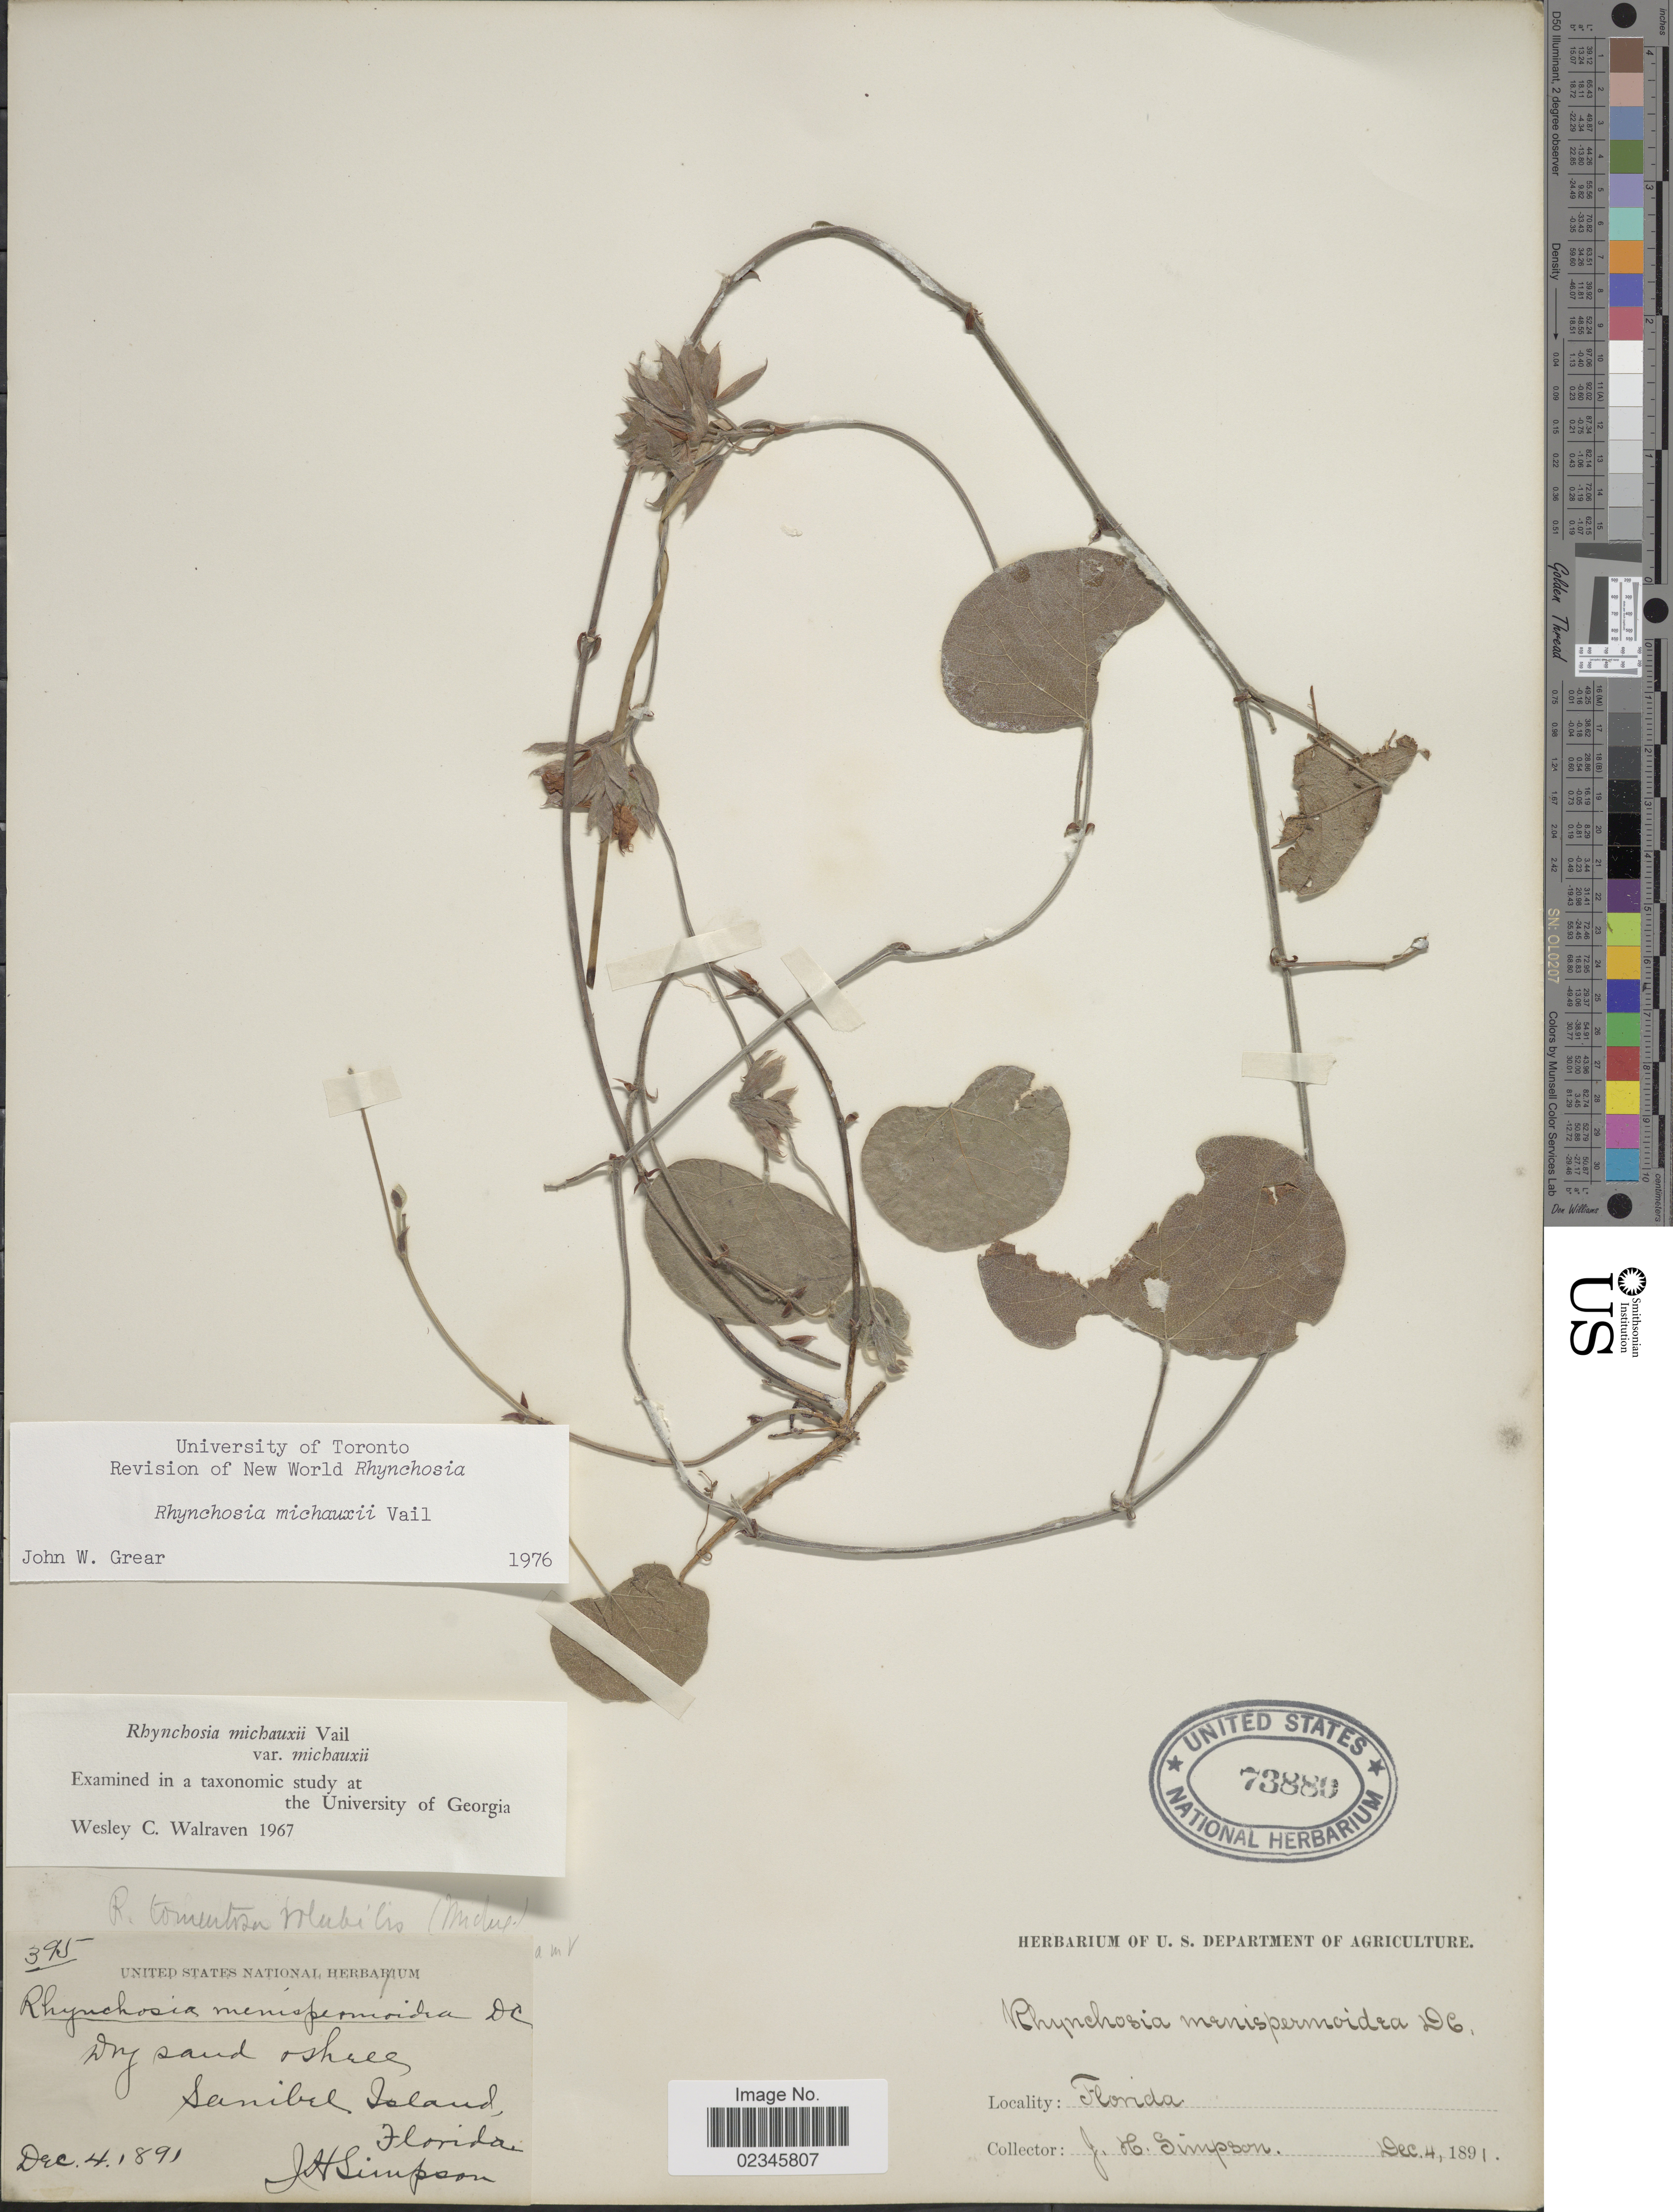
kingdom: Plantae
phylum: Tracheophyta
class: Magnoliopsida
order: Fabales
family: Fabaceae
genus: Rhynchosia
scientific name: Rhynchosia michauxii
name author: Vail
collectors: J. H. Simpson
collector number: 395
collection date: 1891-12-04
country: United States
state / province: Florida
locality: Sanibel Island.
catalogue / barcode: US 73880